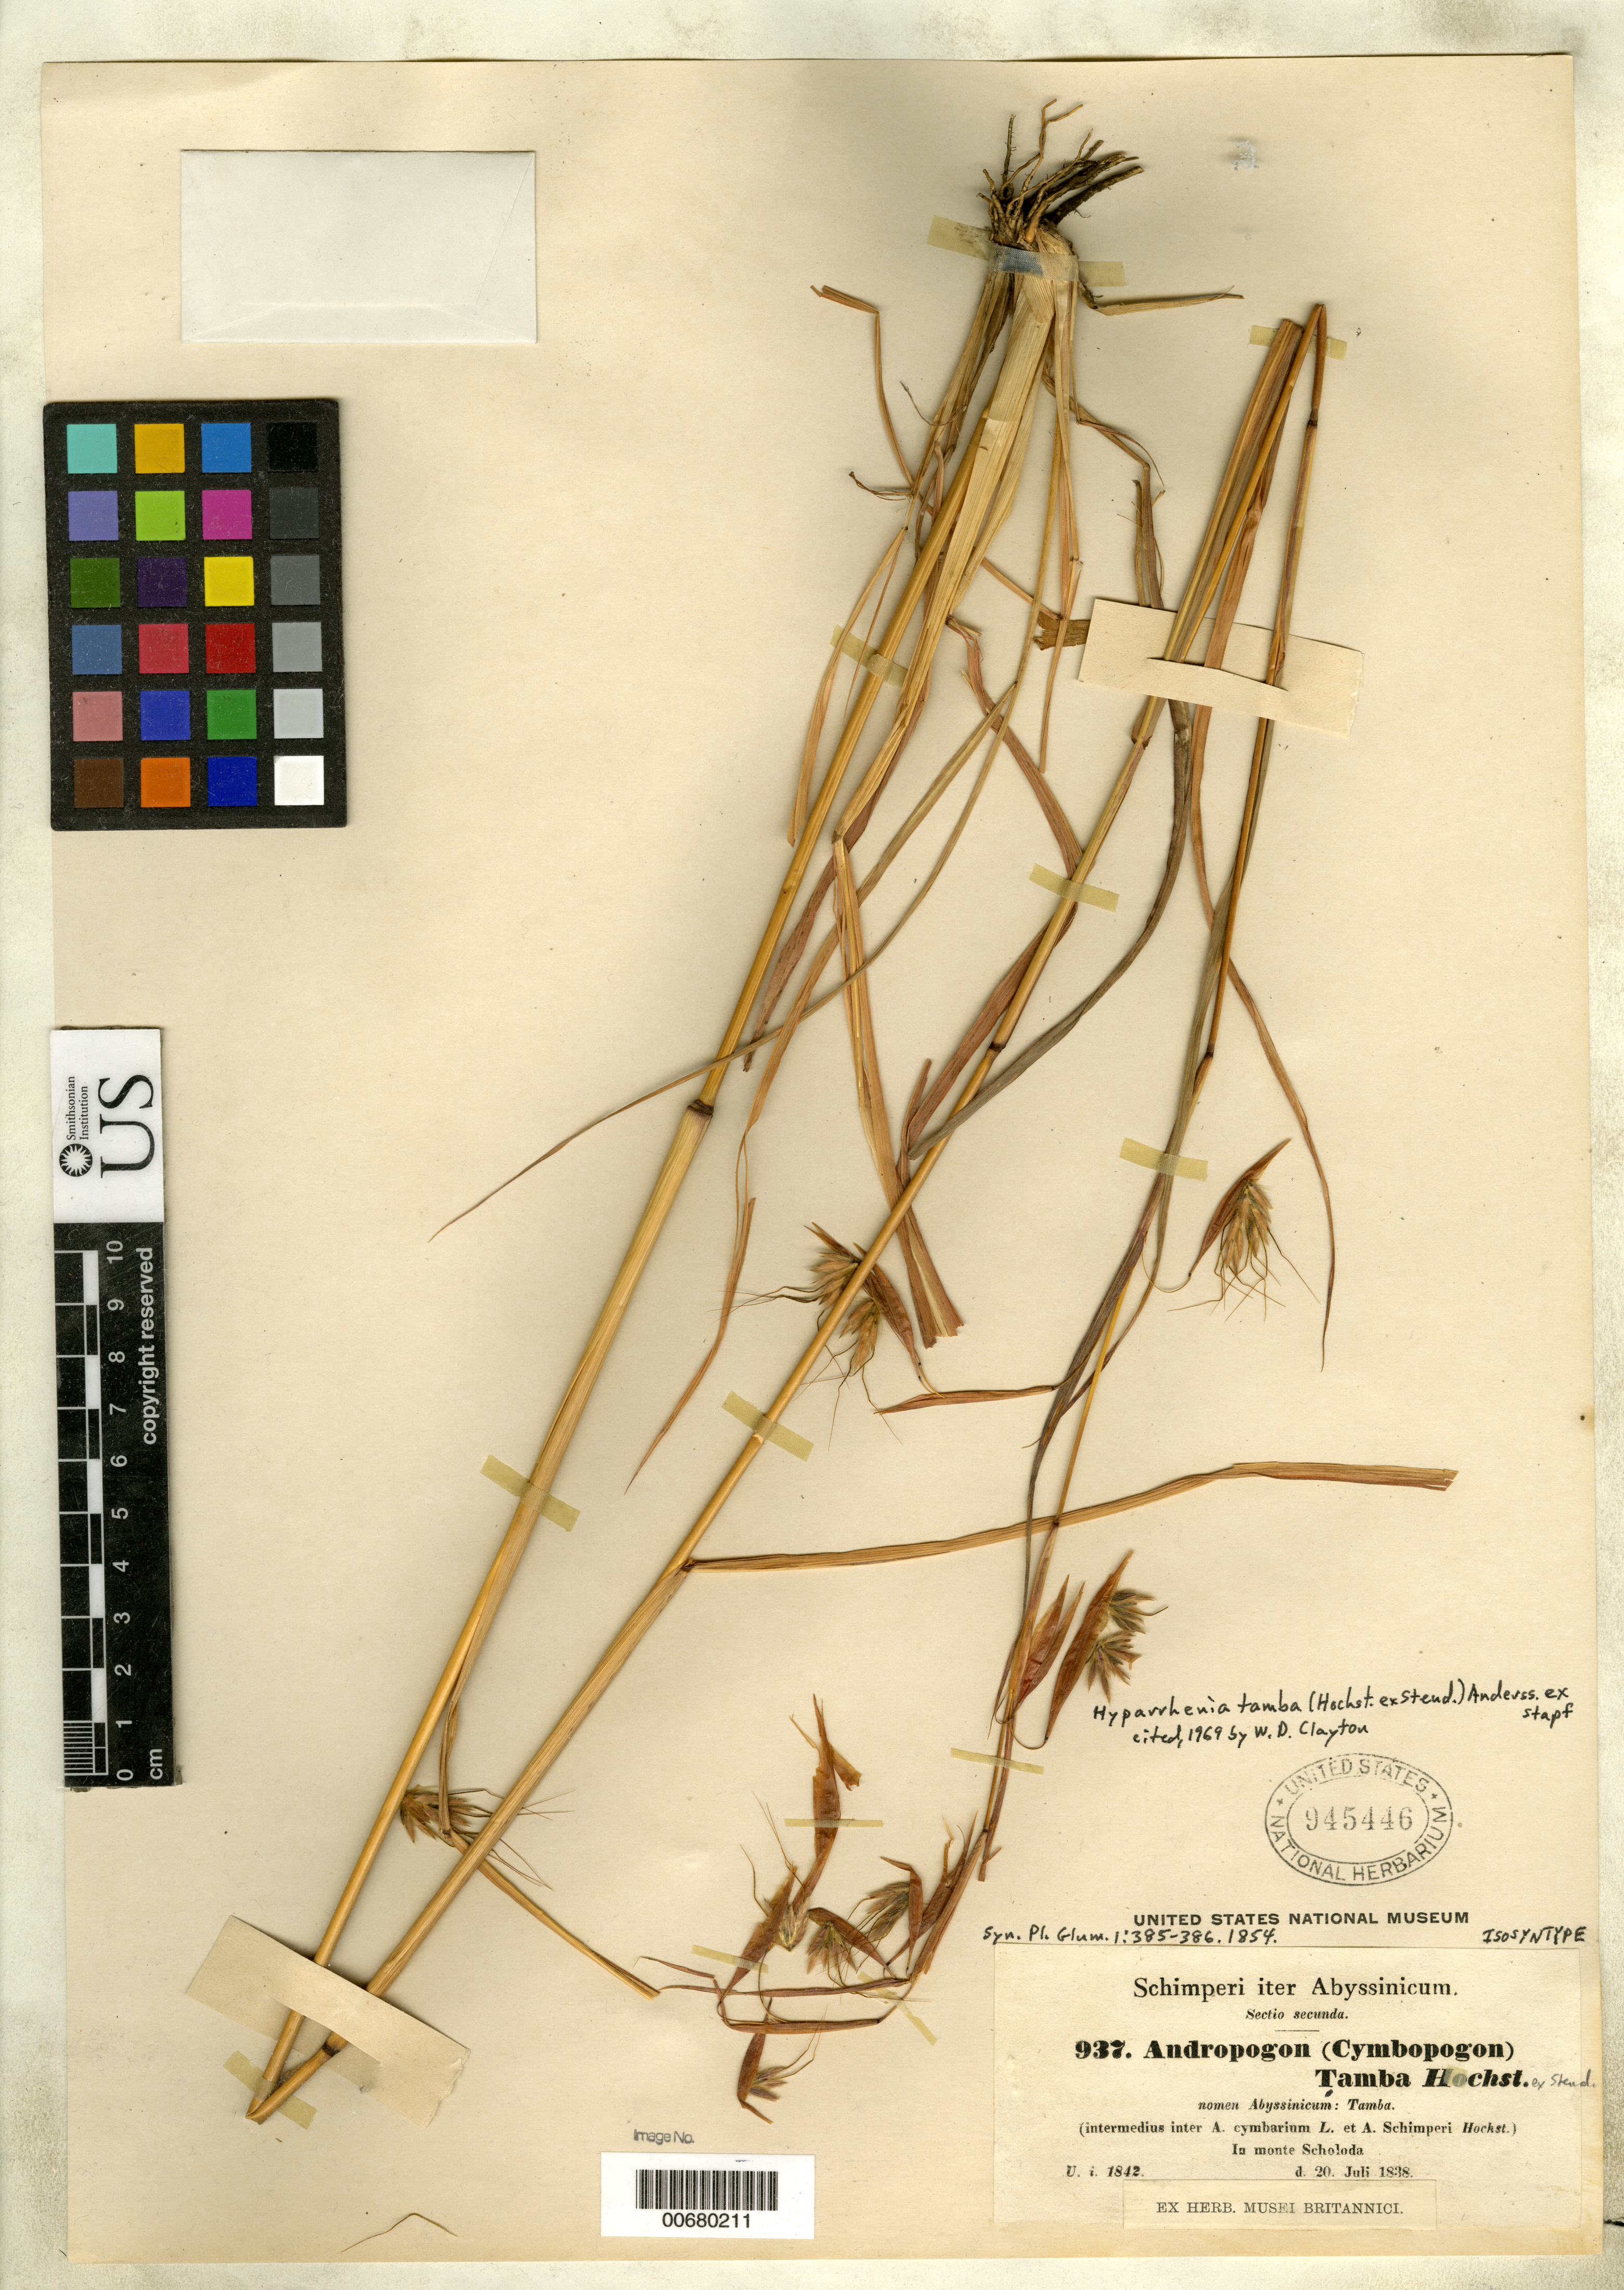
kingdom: Plantae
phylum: Tracheophyta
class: Liliopsida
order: Poales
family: Poaceae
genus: Andropogon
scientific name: Andropogon tamba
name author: Hochst. ex A. Rich.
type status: Isosyntype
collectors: G. W. Schimper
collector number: II 937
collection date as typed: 20 Jul 1838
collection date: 1838-07-20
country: Ethiopia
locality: In monte Scholoda.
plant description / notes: Earlier published as nom. inval. (in syn.) in Tent. Fl. Abyss. 2: 467 (1851). Currently accepted name as cited by W.D. Clayton (1969).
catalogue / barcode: US 945446